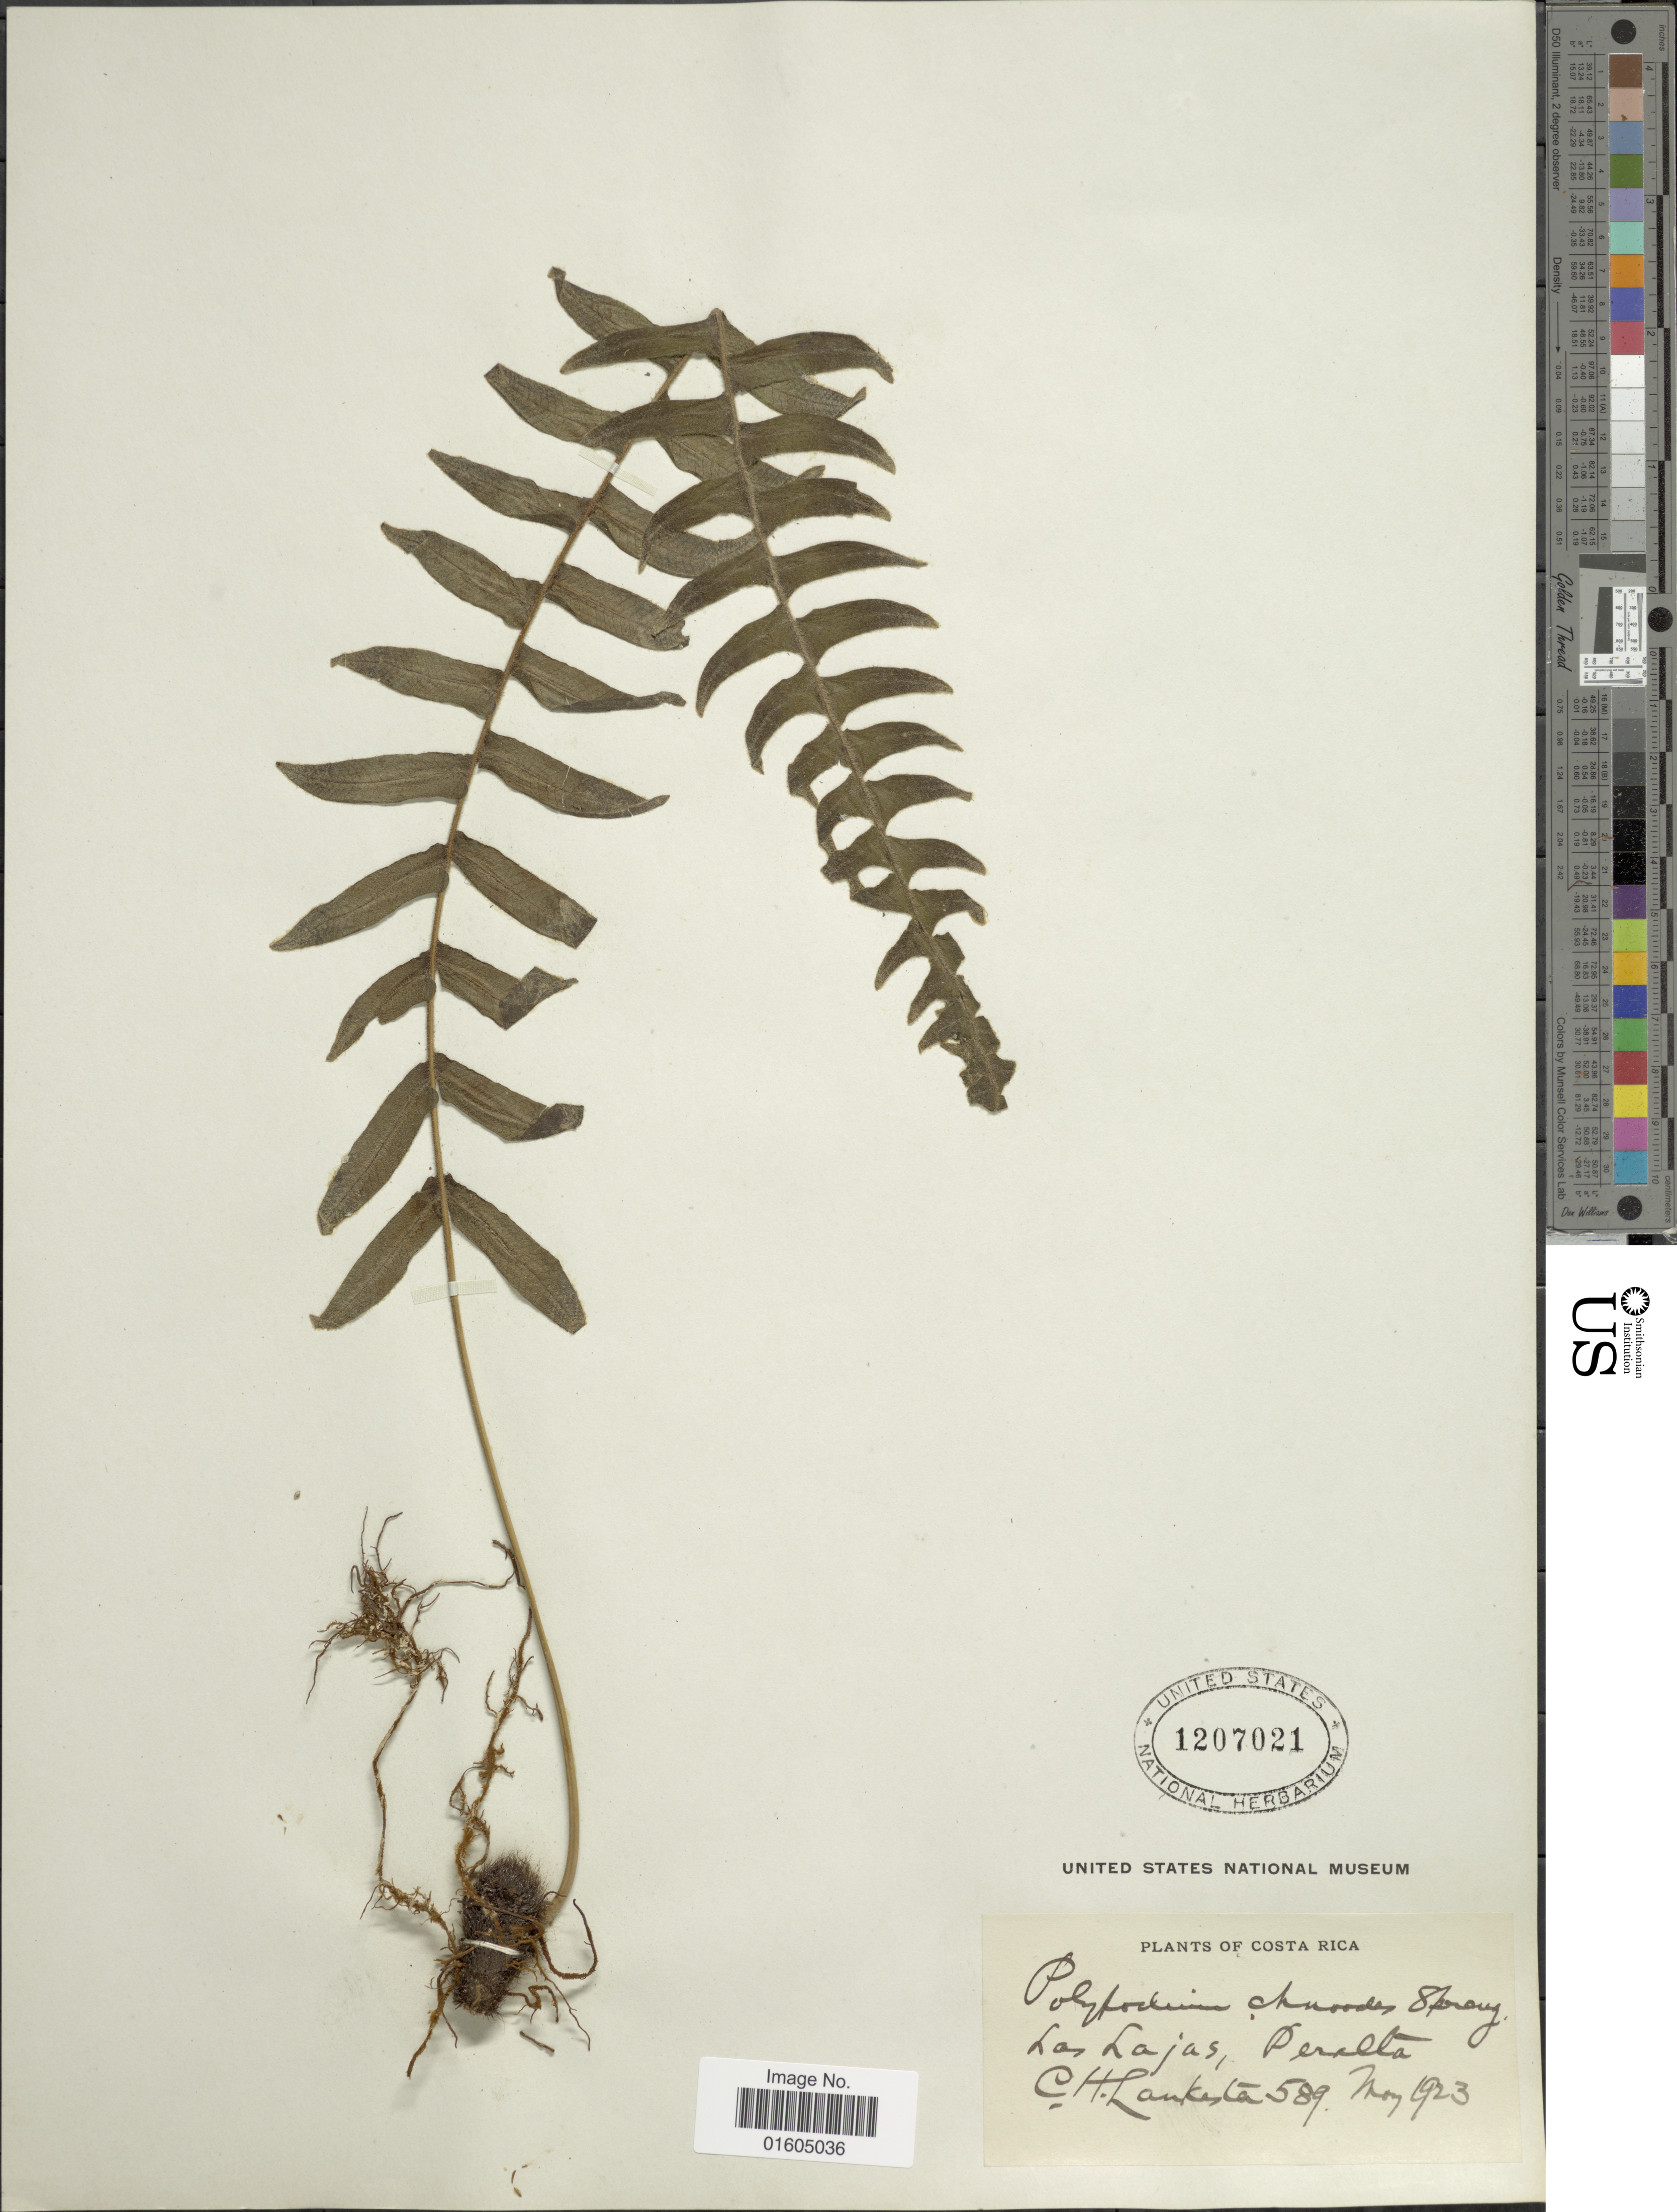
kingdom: Plantae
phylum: Tracheophyta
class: Polypodiopsida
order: Polypodiales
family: Polypodiaceae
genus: Serpocaulon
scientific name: Serpocaulon dissimile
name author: (L.) A.R. Sm.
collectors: C. H. Lankester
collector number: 589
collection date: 1923-05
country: Costa Rica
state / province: Cartago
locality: Las Lajas, Peralta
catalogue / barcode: US 1207021